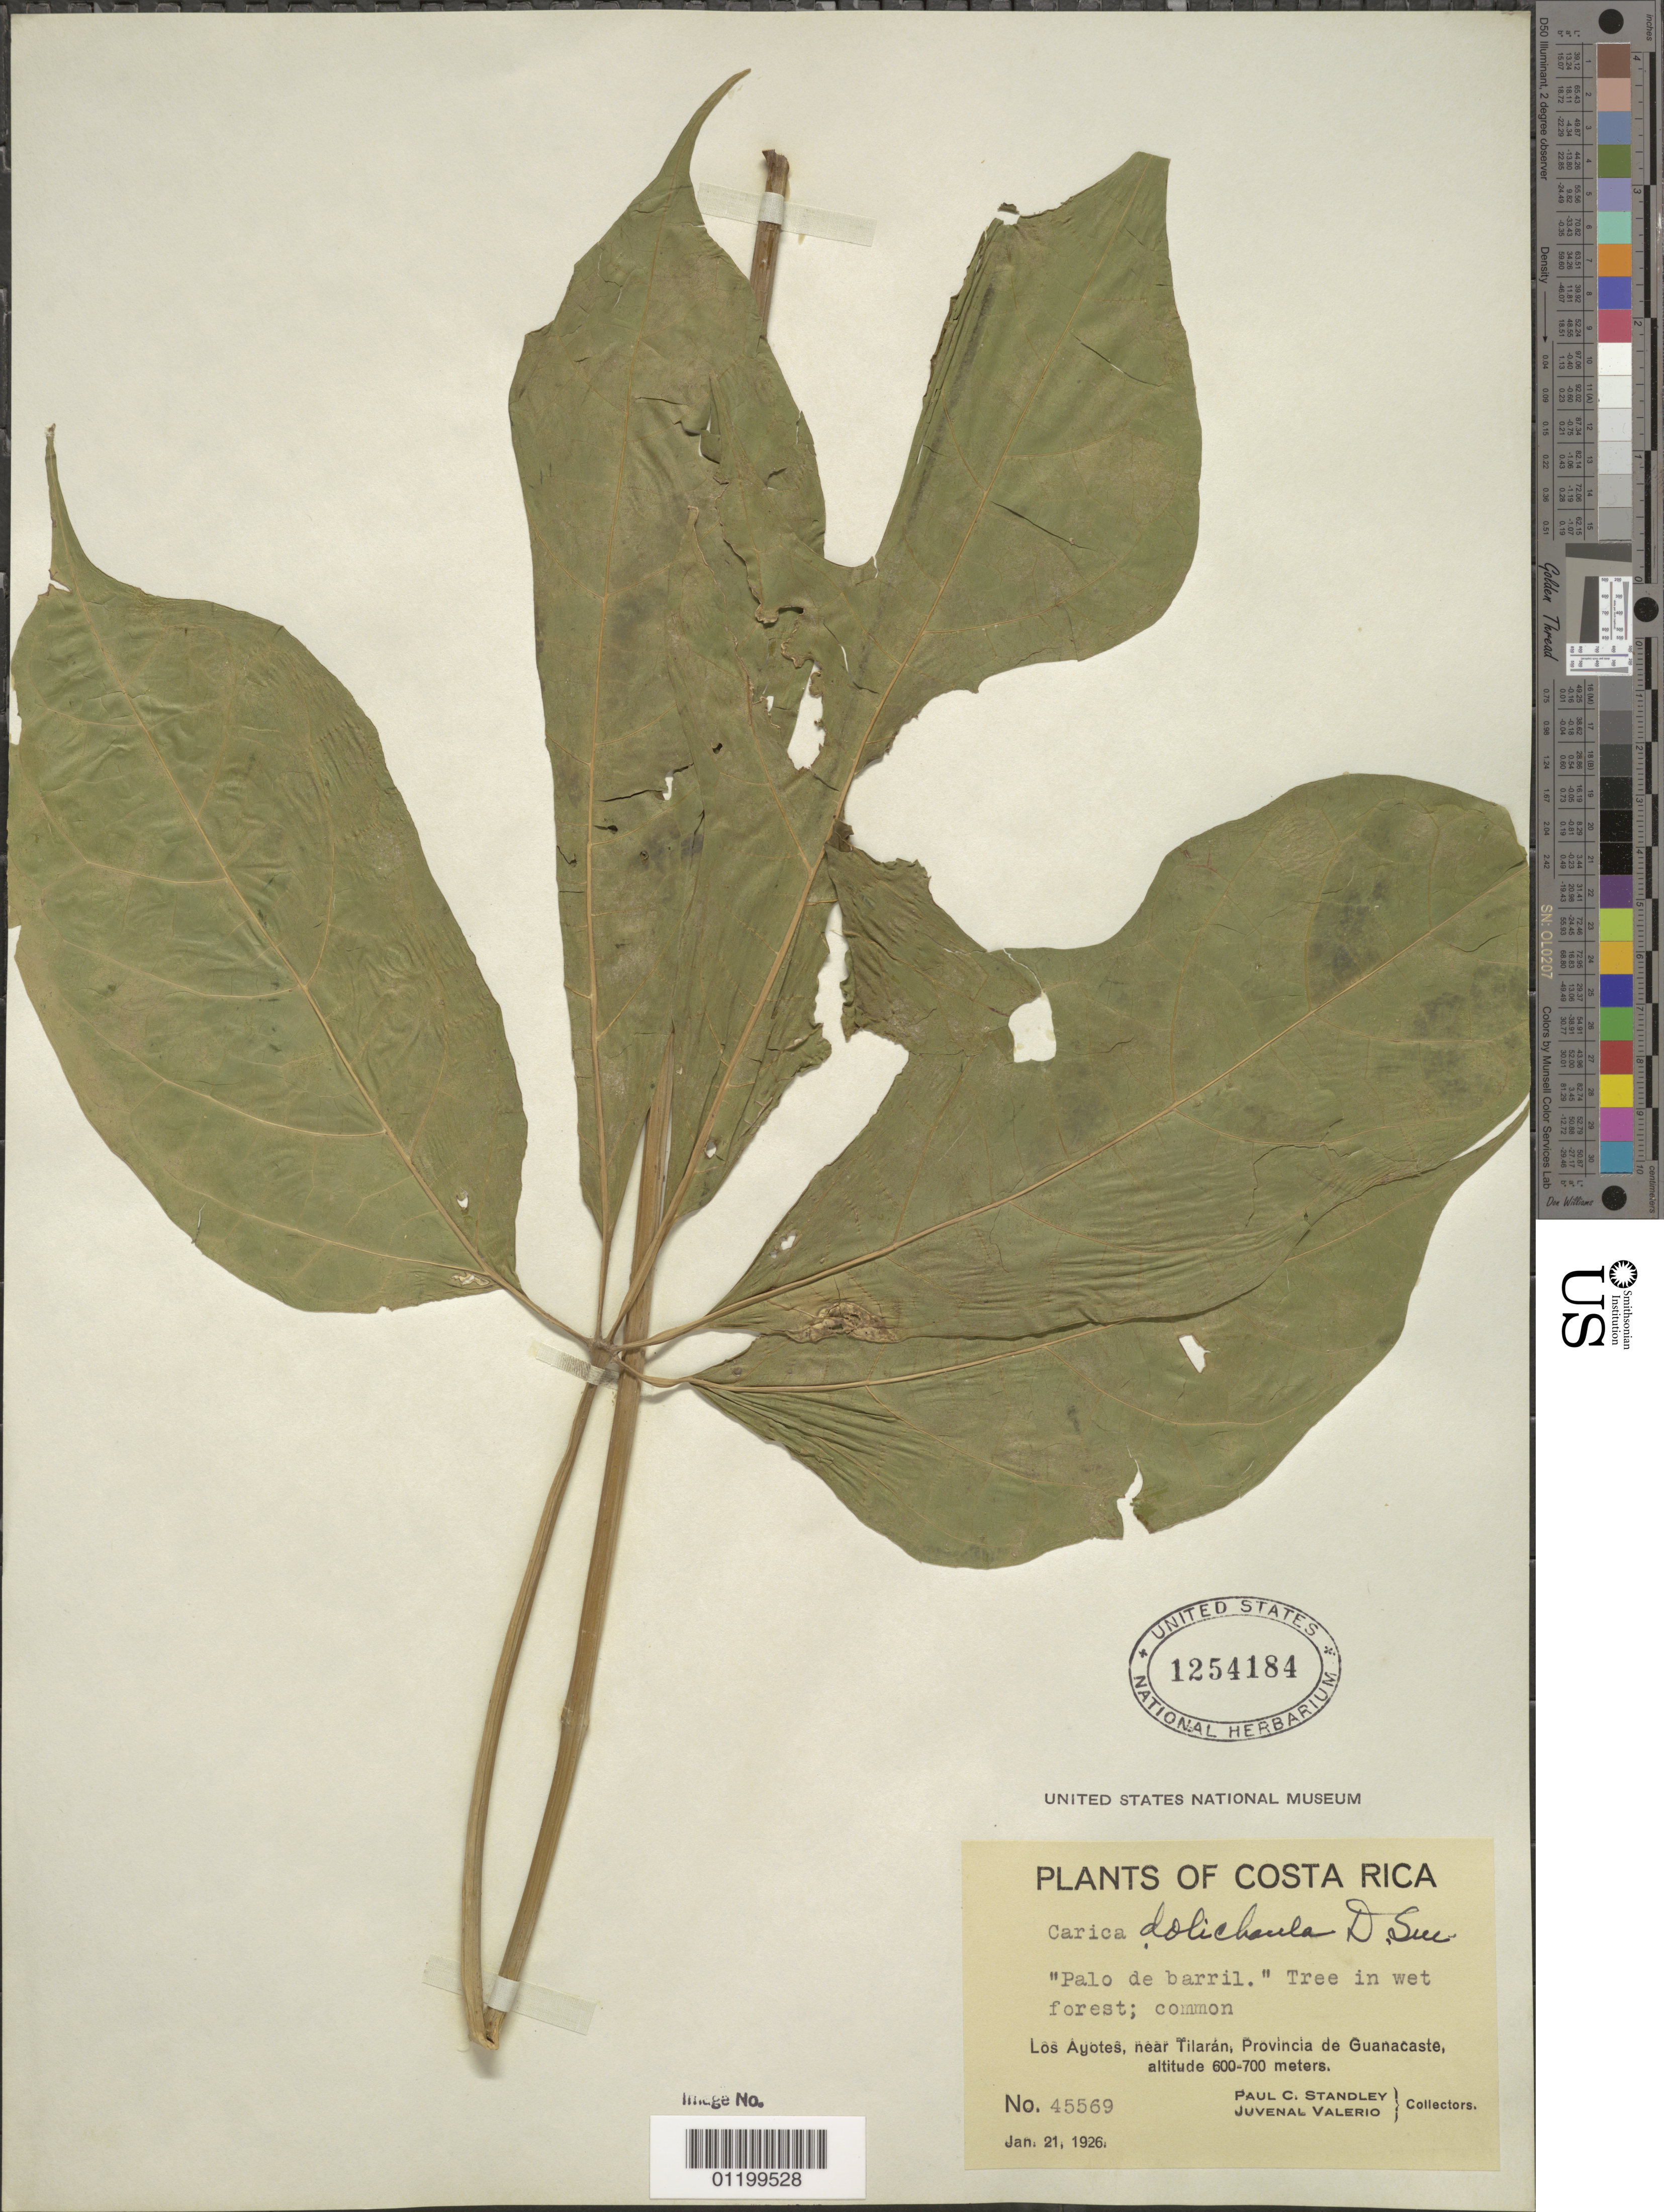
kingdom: Plantae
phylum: Tracheophyta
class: Magnoliopsida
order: Brassicales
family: Caricaceae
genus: Jacaratia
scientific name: Jacaratia dolichaula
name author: (Donn. Sm.) Woodson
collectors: P. C. Standley & J. Valerio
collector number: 45569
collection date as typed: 21 Jan 1926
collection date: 1926-01-21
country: Costa Rica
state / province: Guanacaste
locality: Los Ayotes, near Tilarán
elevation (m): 600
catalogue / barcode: US 1254184